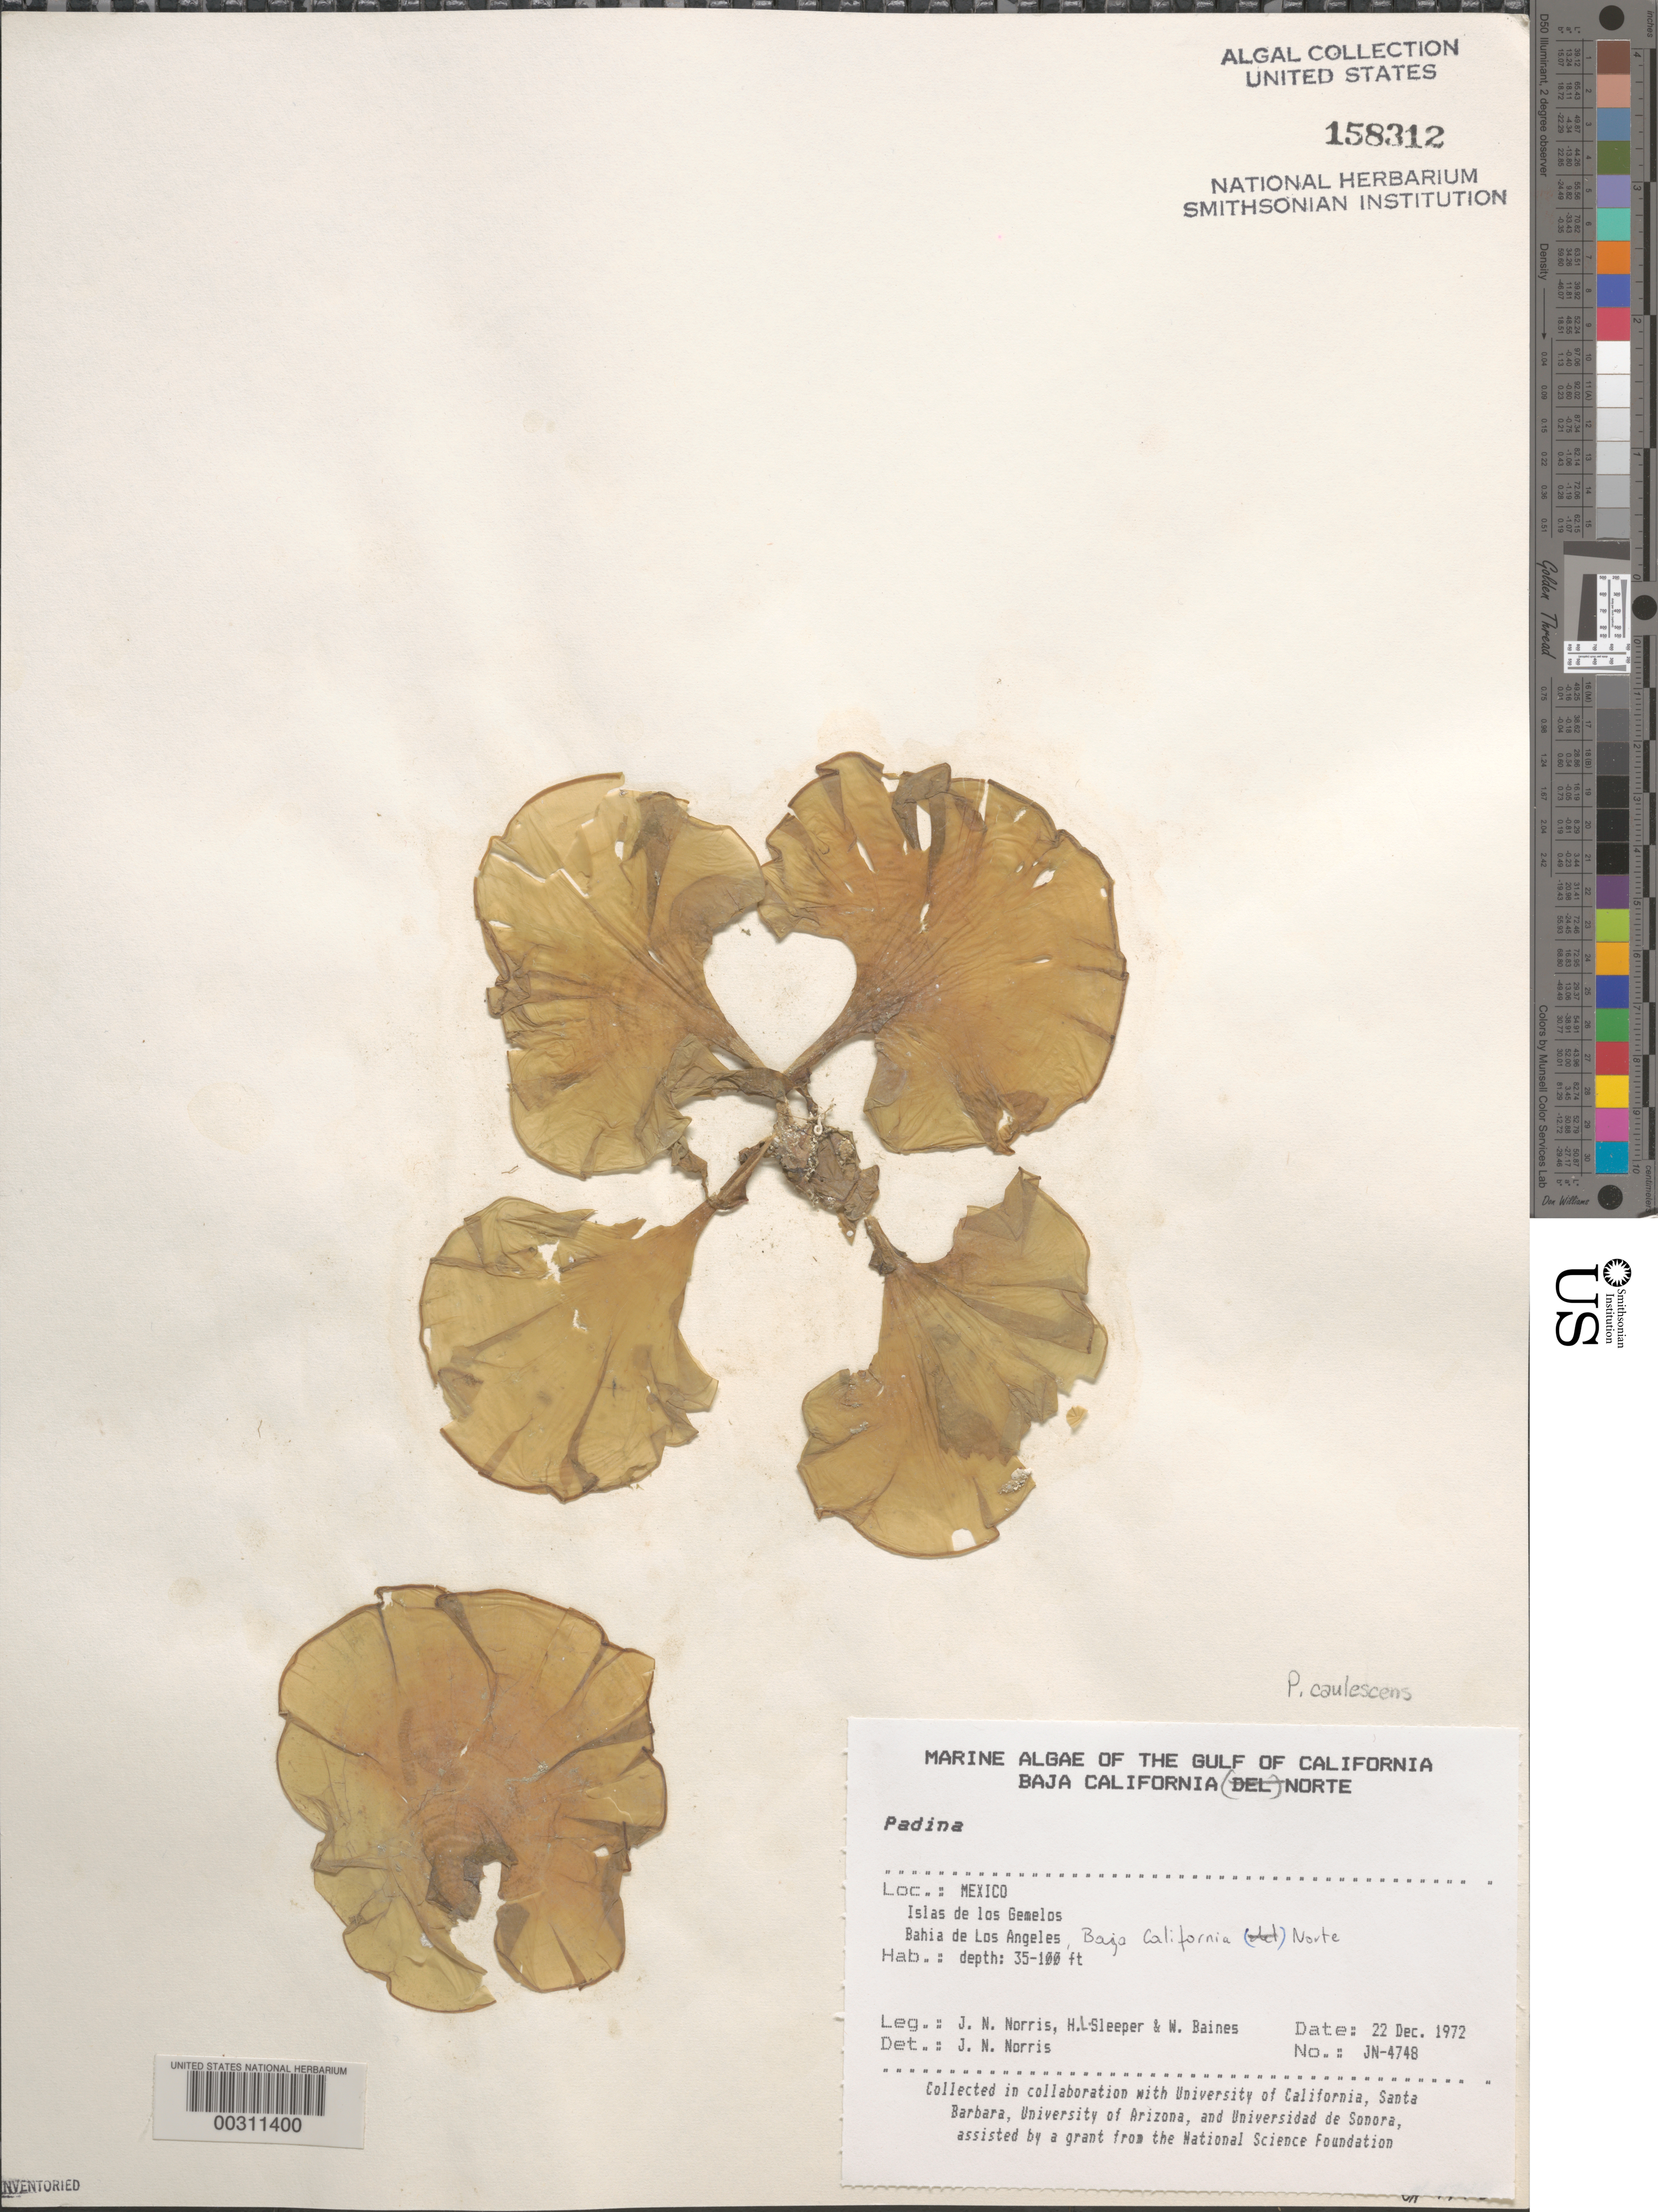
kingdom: Chromista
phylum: Ochrophyta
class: Phaeophyceae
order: Dictyotales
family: Dictyotaceae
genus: Padina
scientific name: Padina caulescens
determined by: Norris, James N.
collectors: J. N. Norris, H. Sleeper & W. Baines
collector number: JN-4748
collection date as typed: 22 Dec 1972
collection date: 1972-12-22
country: Mexico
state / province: Baja California Norte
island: Isla de Los Gemelitos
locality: Bahia de los Angeles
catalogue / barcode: US 158312